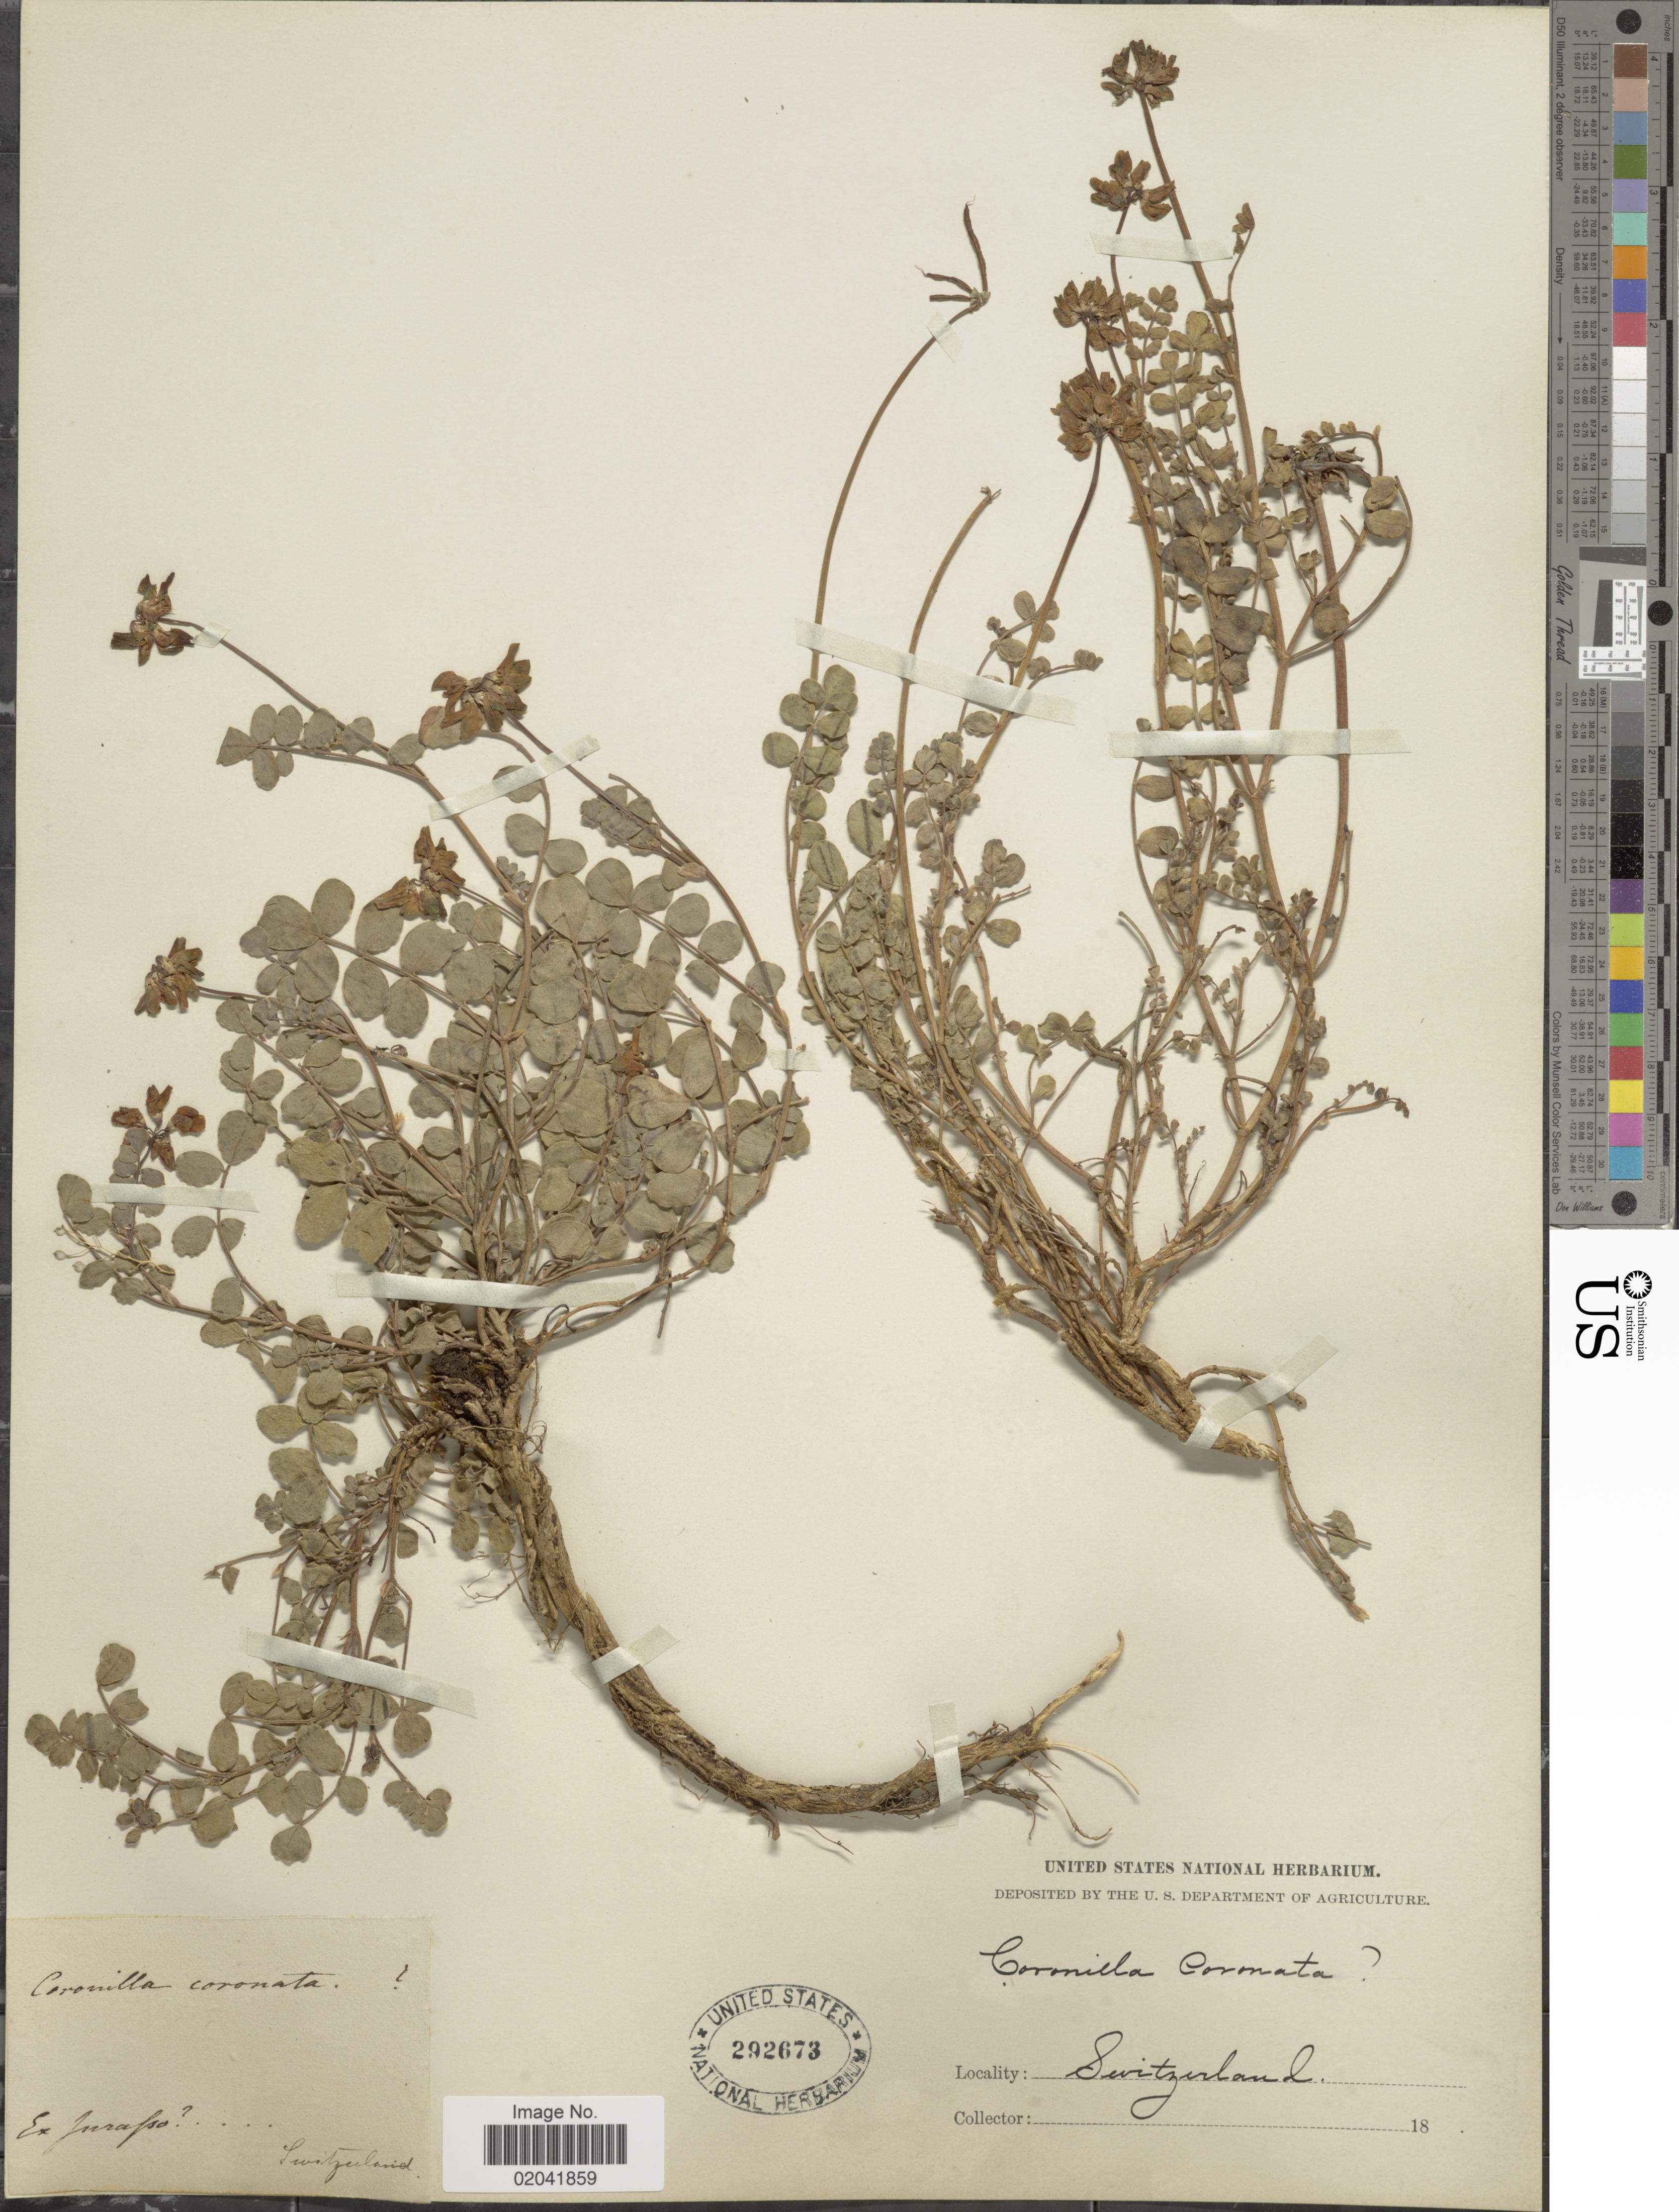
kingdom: Plantae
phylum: Tracheophyta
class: Magnoliopsida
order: Fabales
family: Fabaceae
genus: Coronilla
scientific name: Coronilla coronata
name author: L.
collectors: ex herb. United States National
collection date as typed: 18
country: Switzerland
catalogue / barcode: US 292673